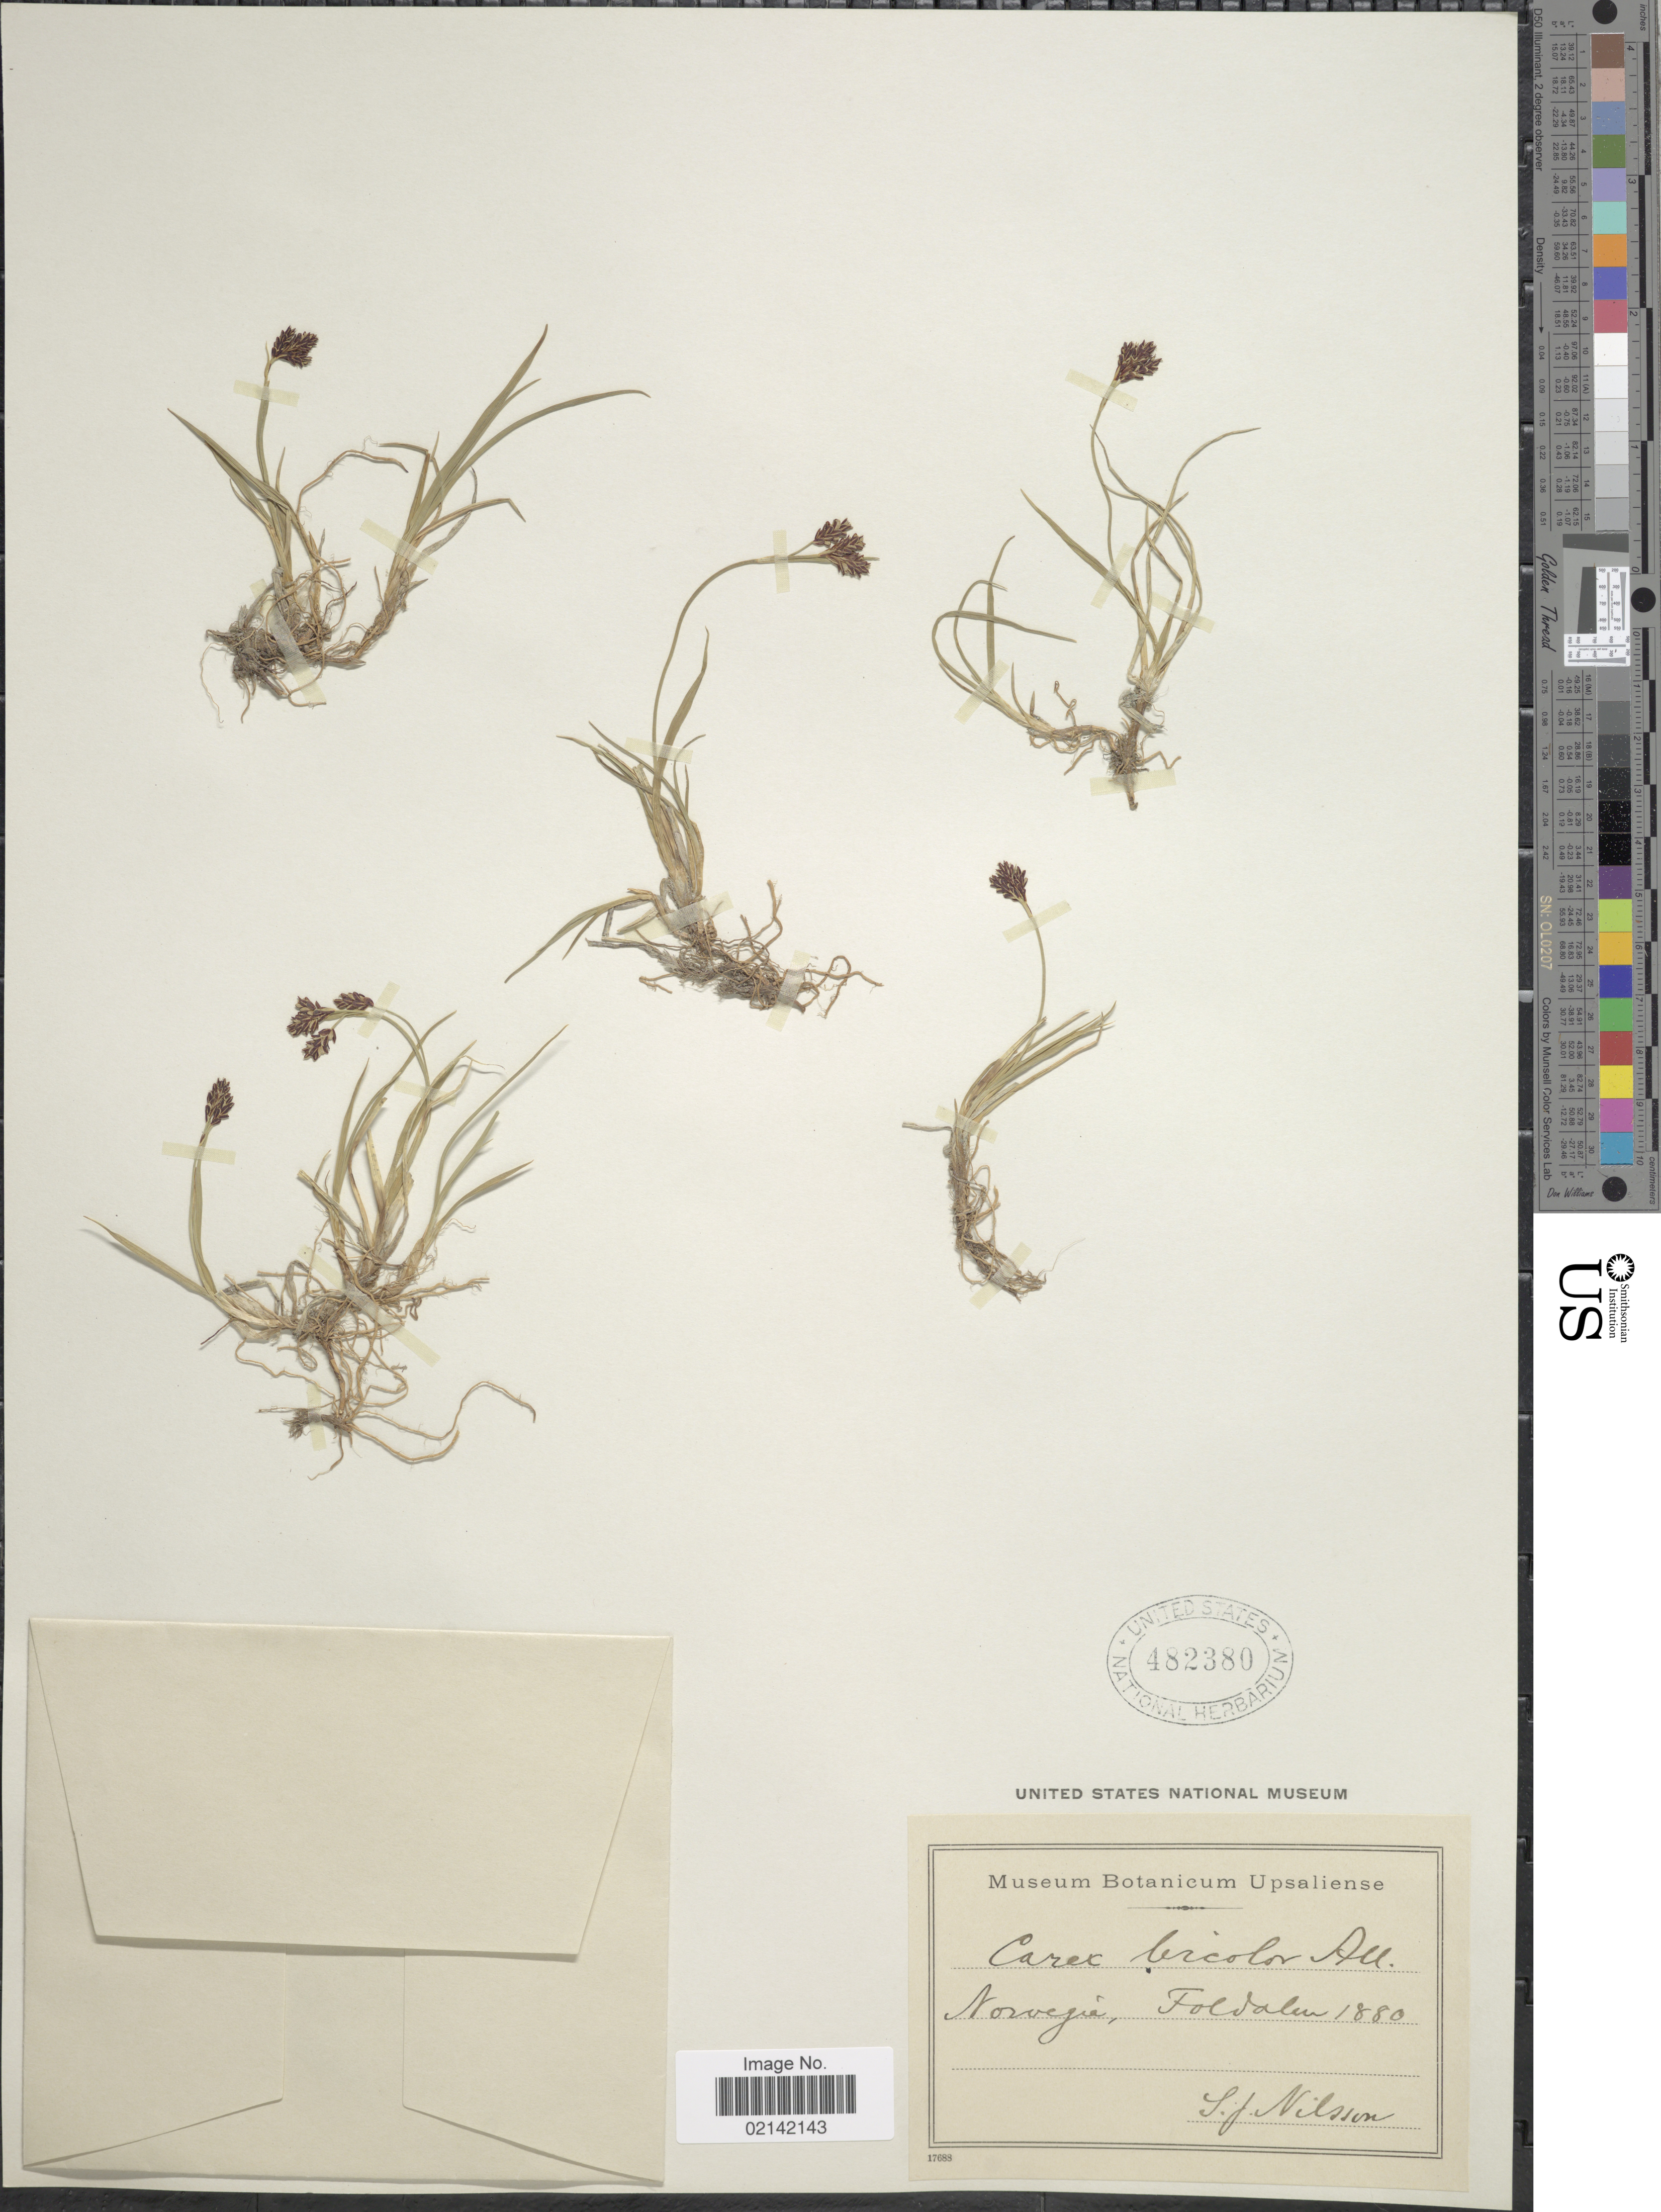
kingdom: Plantae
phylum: Tracheophyta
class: Liliopsida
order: Poales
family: Cyperaceae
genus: Carex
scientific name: Carex bicolor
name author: Bellardi ex All.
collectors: S. Nilsson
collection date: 1880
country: Norway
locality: Norvegia, Foldalen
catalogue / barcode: US 482380